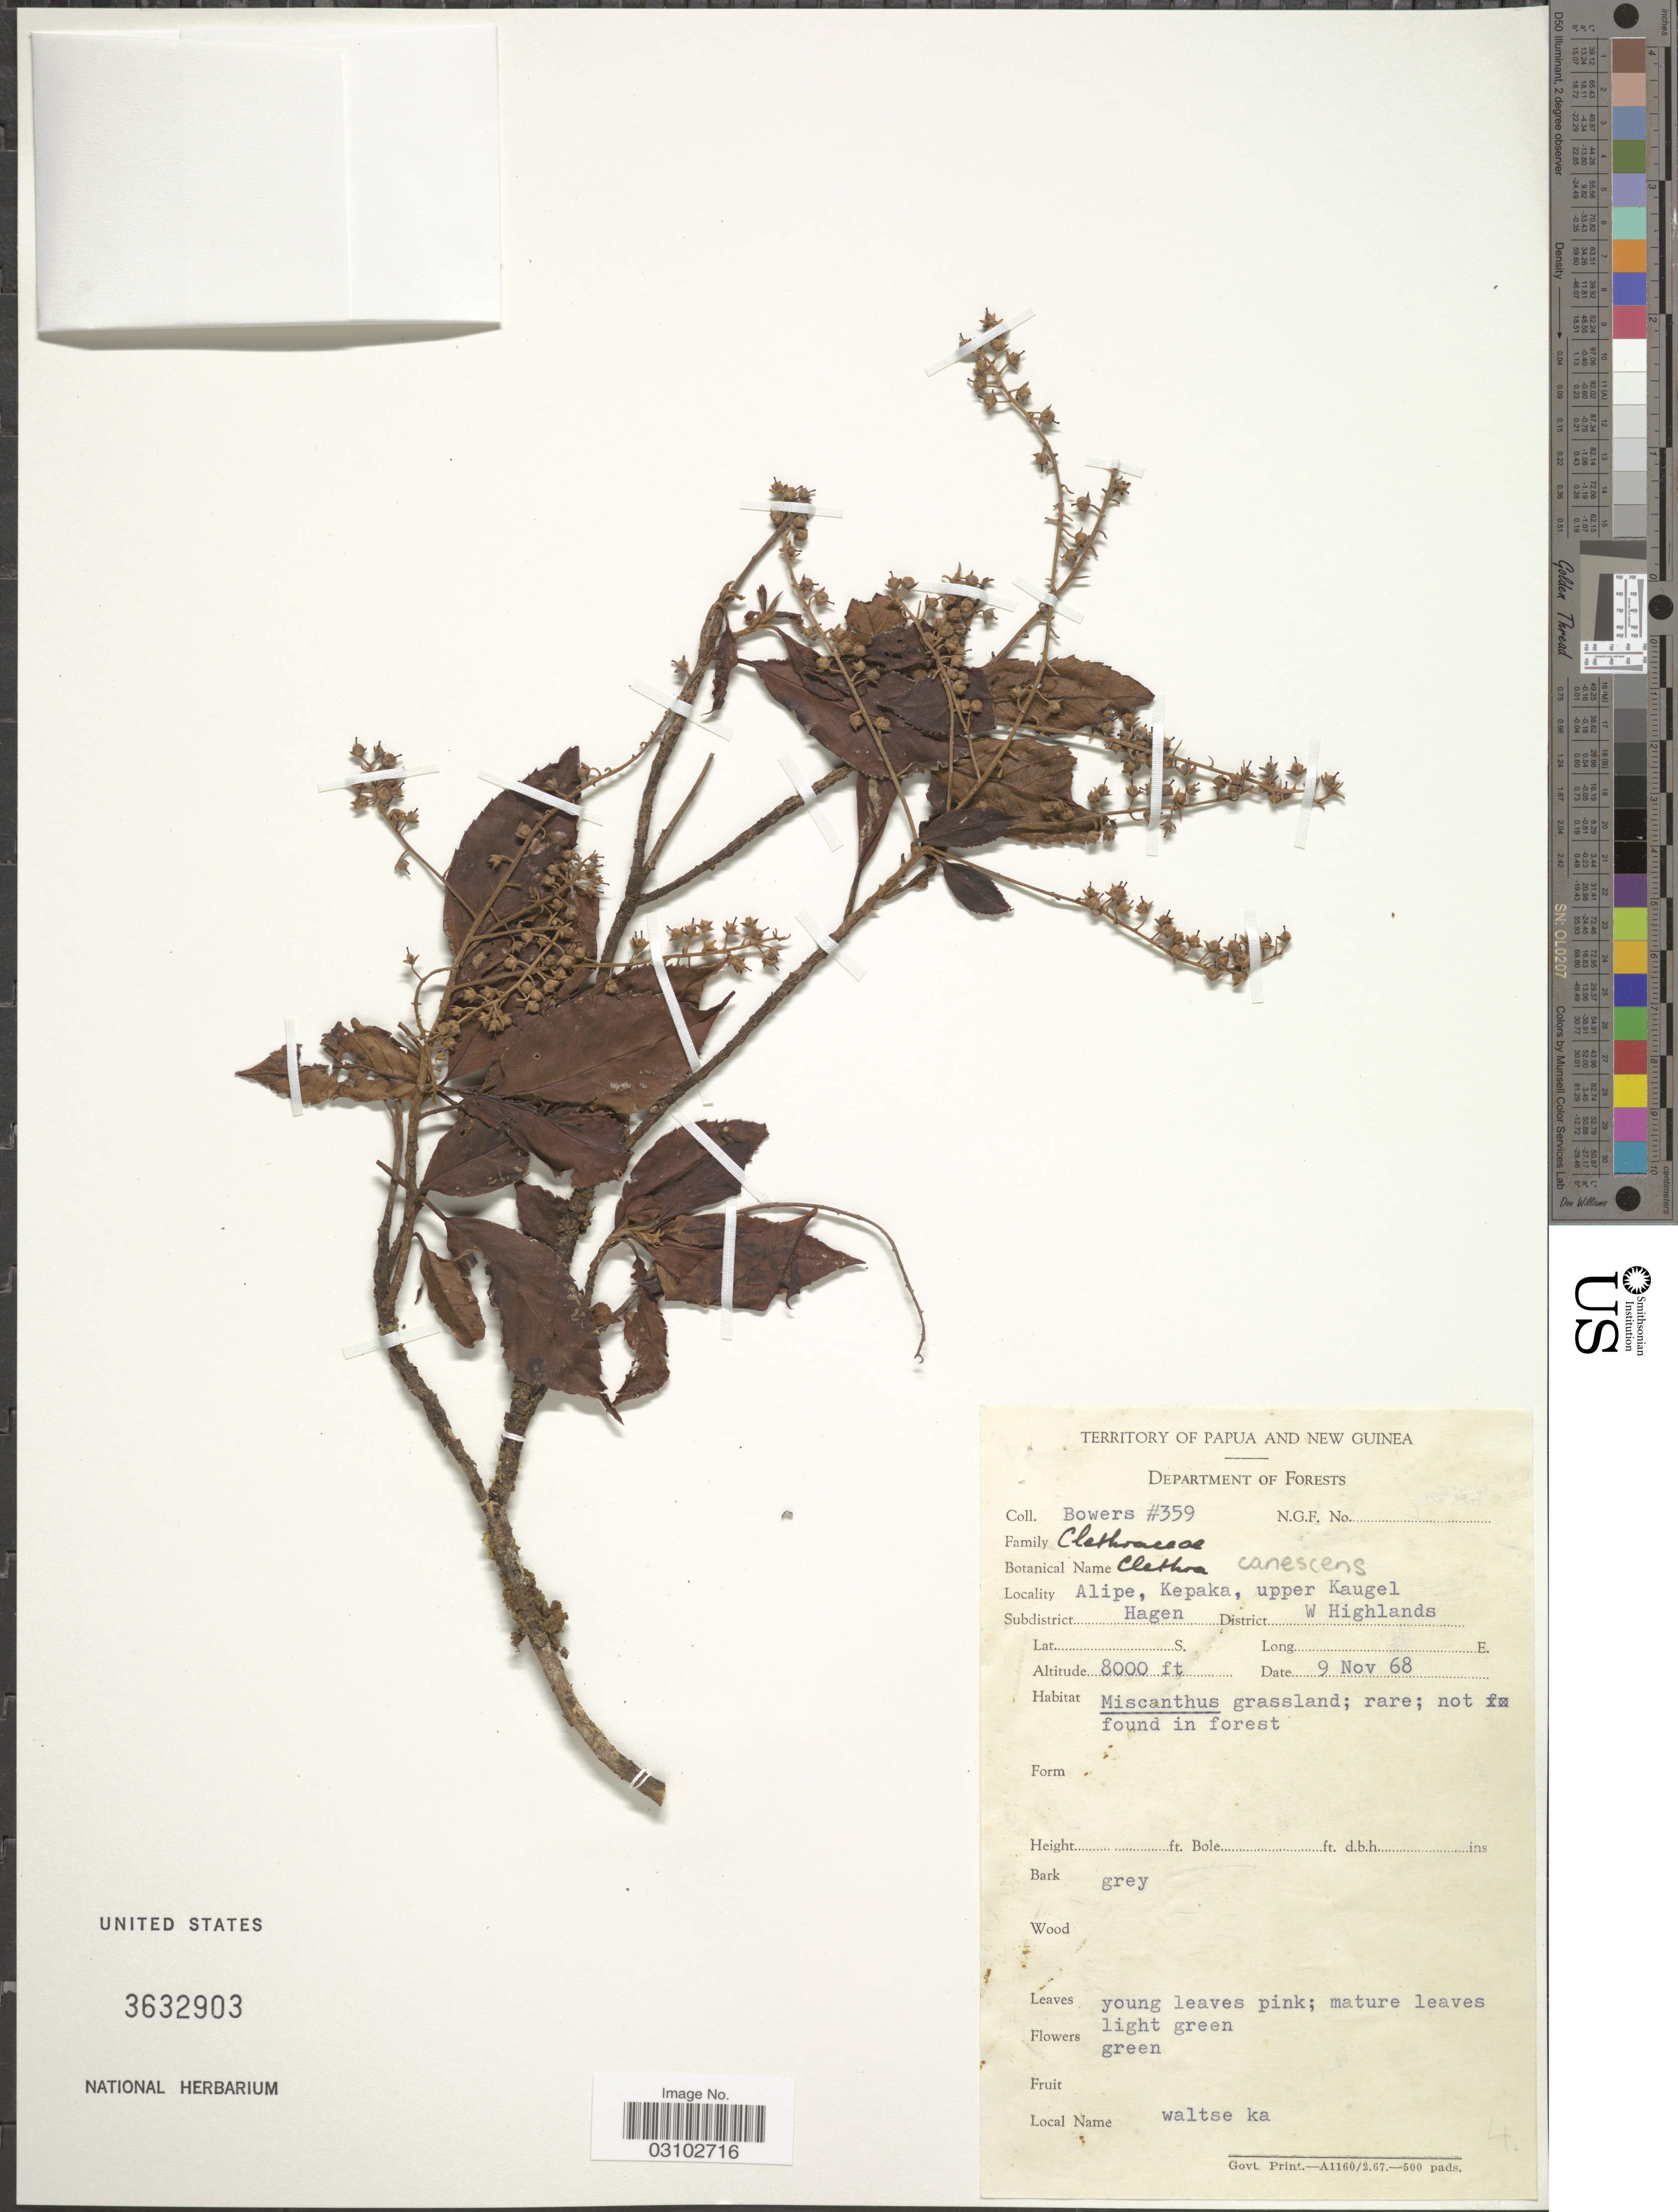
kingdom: Plantae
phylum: Tracheophyta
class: Magnoliopsida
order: Ericales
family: Clethraceae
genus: Clethra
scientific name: Clethra canescens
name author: Reinw. ex Blume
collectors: -. Bowers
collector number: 359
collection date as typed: Transcribed d/m/y: 9/11/68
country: Papua New Guinea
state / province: Western Highlands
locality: Territory of Papua and New Guinea. Alipe, Kepaka, upper Kaugel. Subdistrict Hagen District W Highalnds.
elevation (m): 2438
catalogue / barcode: US 3632903